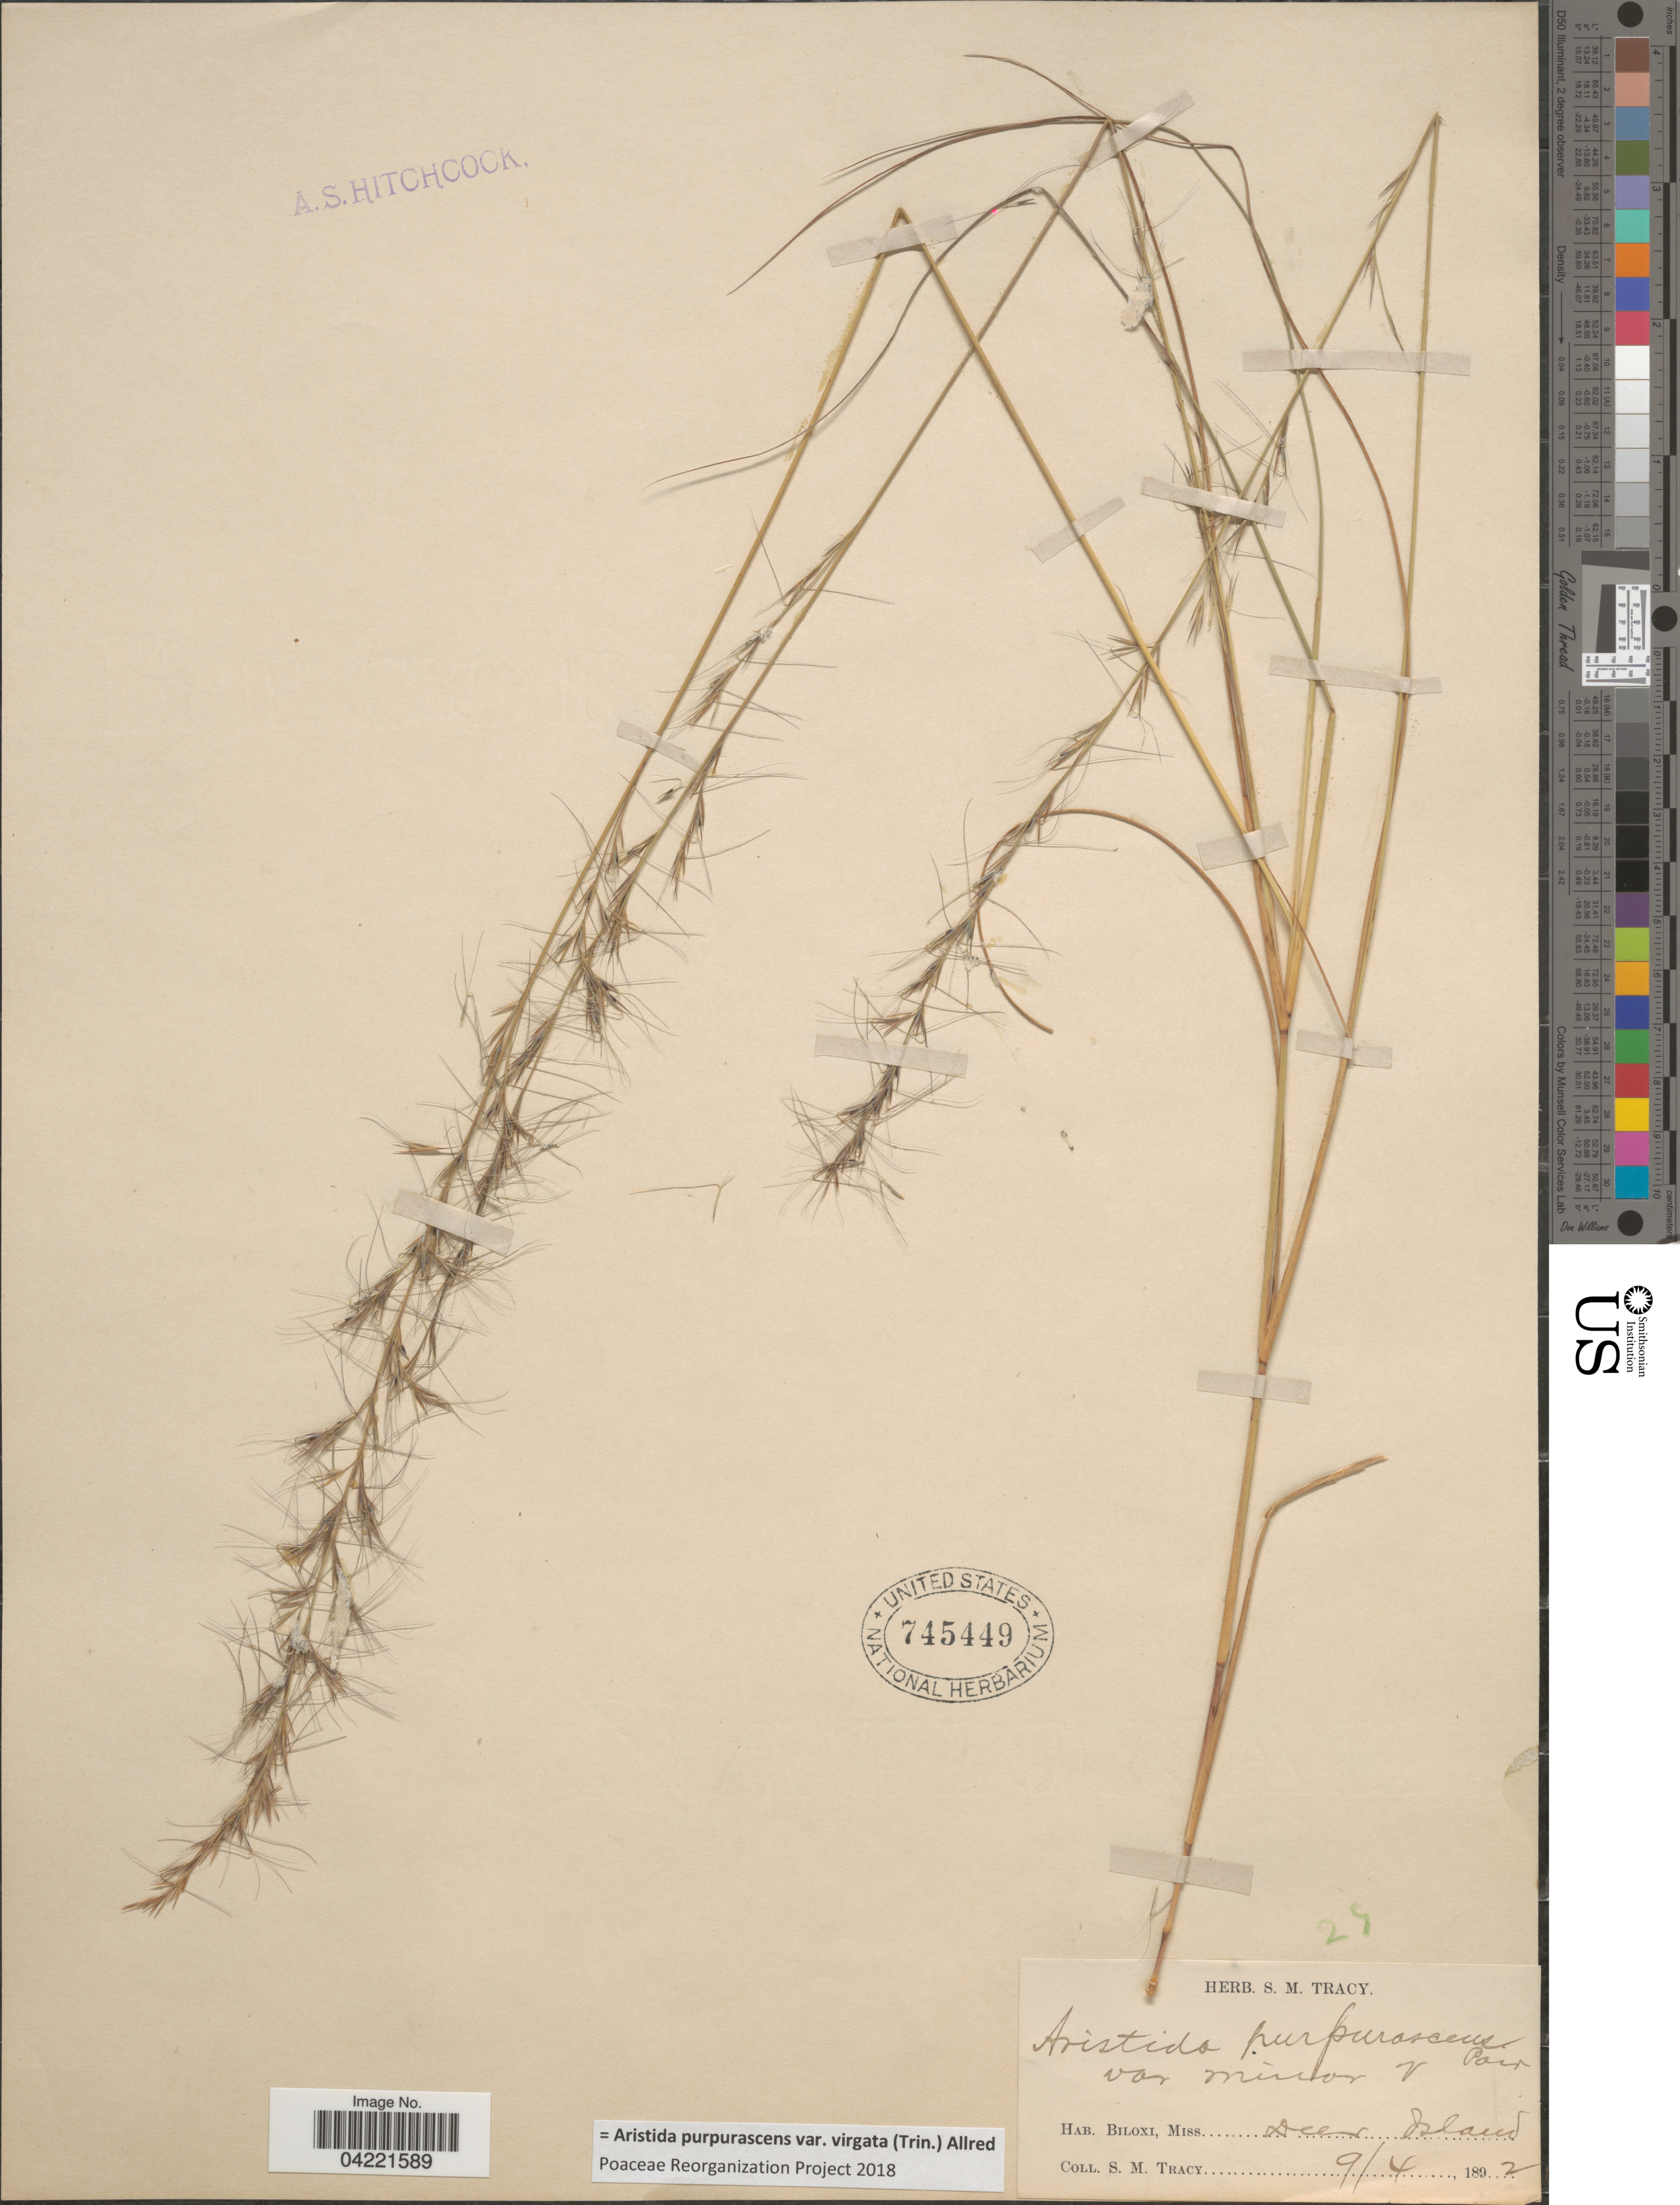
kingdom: Plantae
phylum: Tracheophyta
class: Liliopsida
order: Poales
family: Poaceae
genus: Aristida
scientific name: Aristida purpurascens var. virgata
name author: (Trin.) Allred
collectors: S. M. Tracy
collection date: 1892-09-04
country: United States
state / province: Mississippi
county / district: Harrison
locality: Biloxi. Deer Island.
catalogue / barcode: US 745449